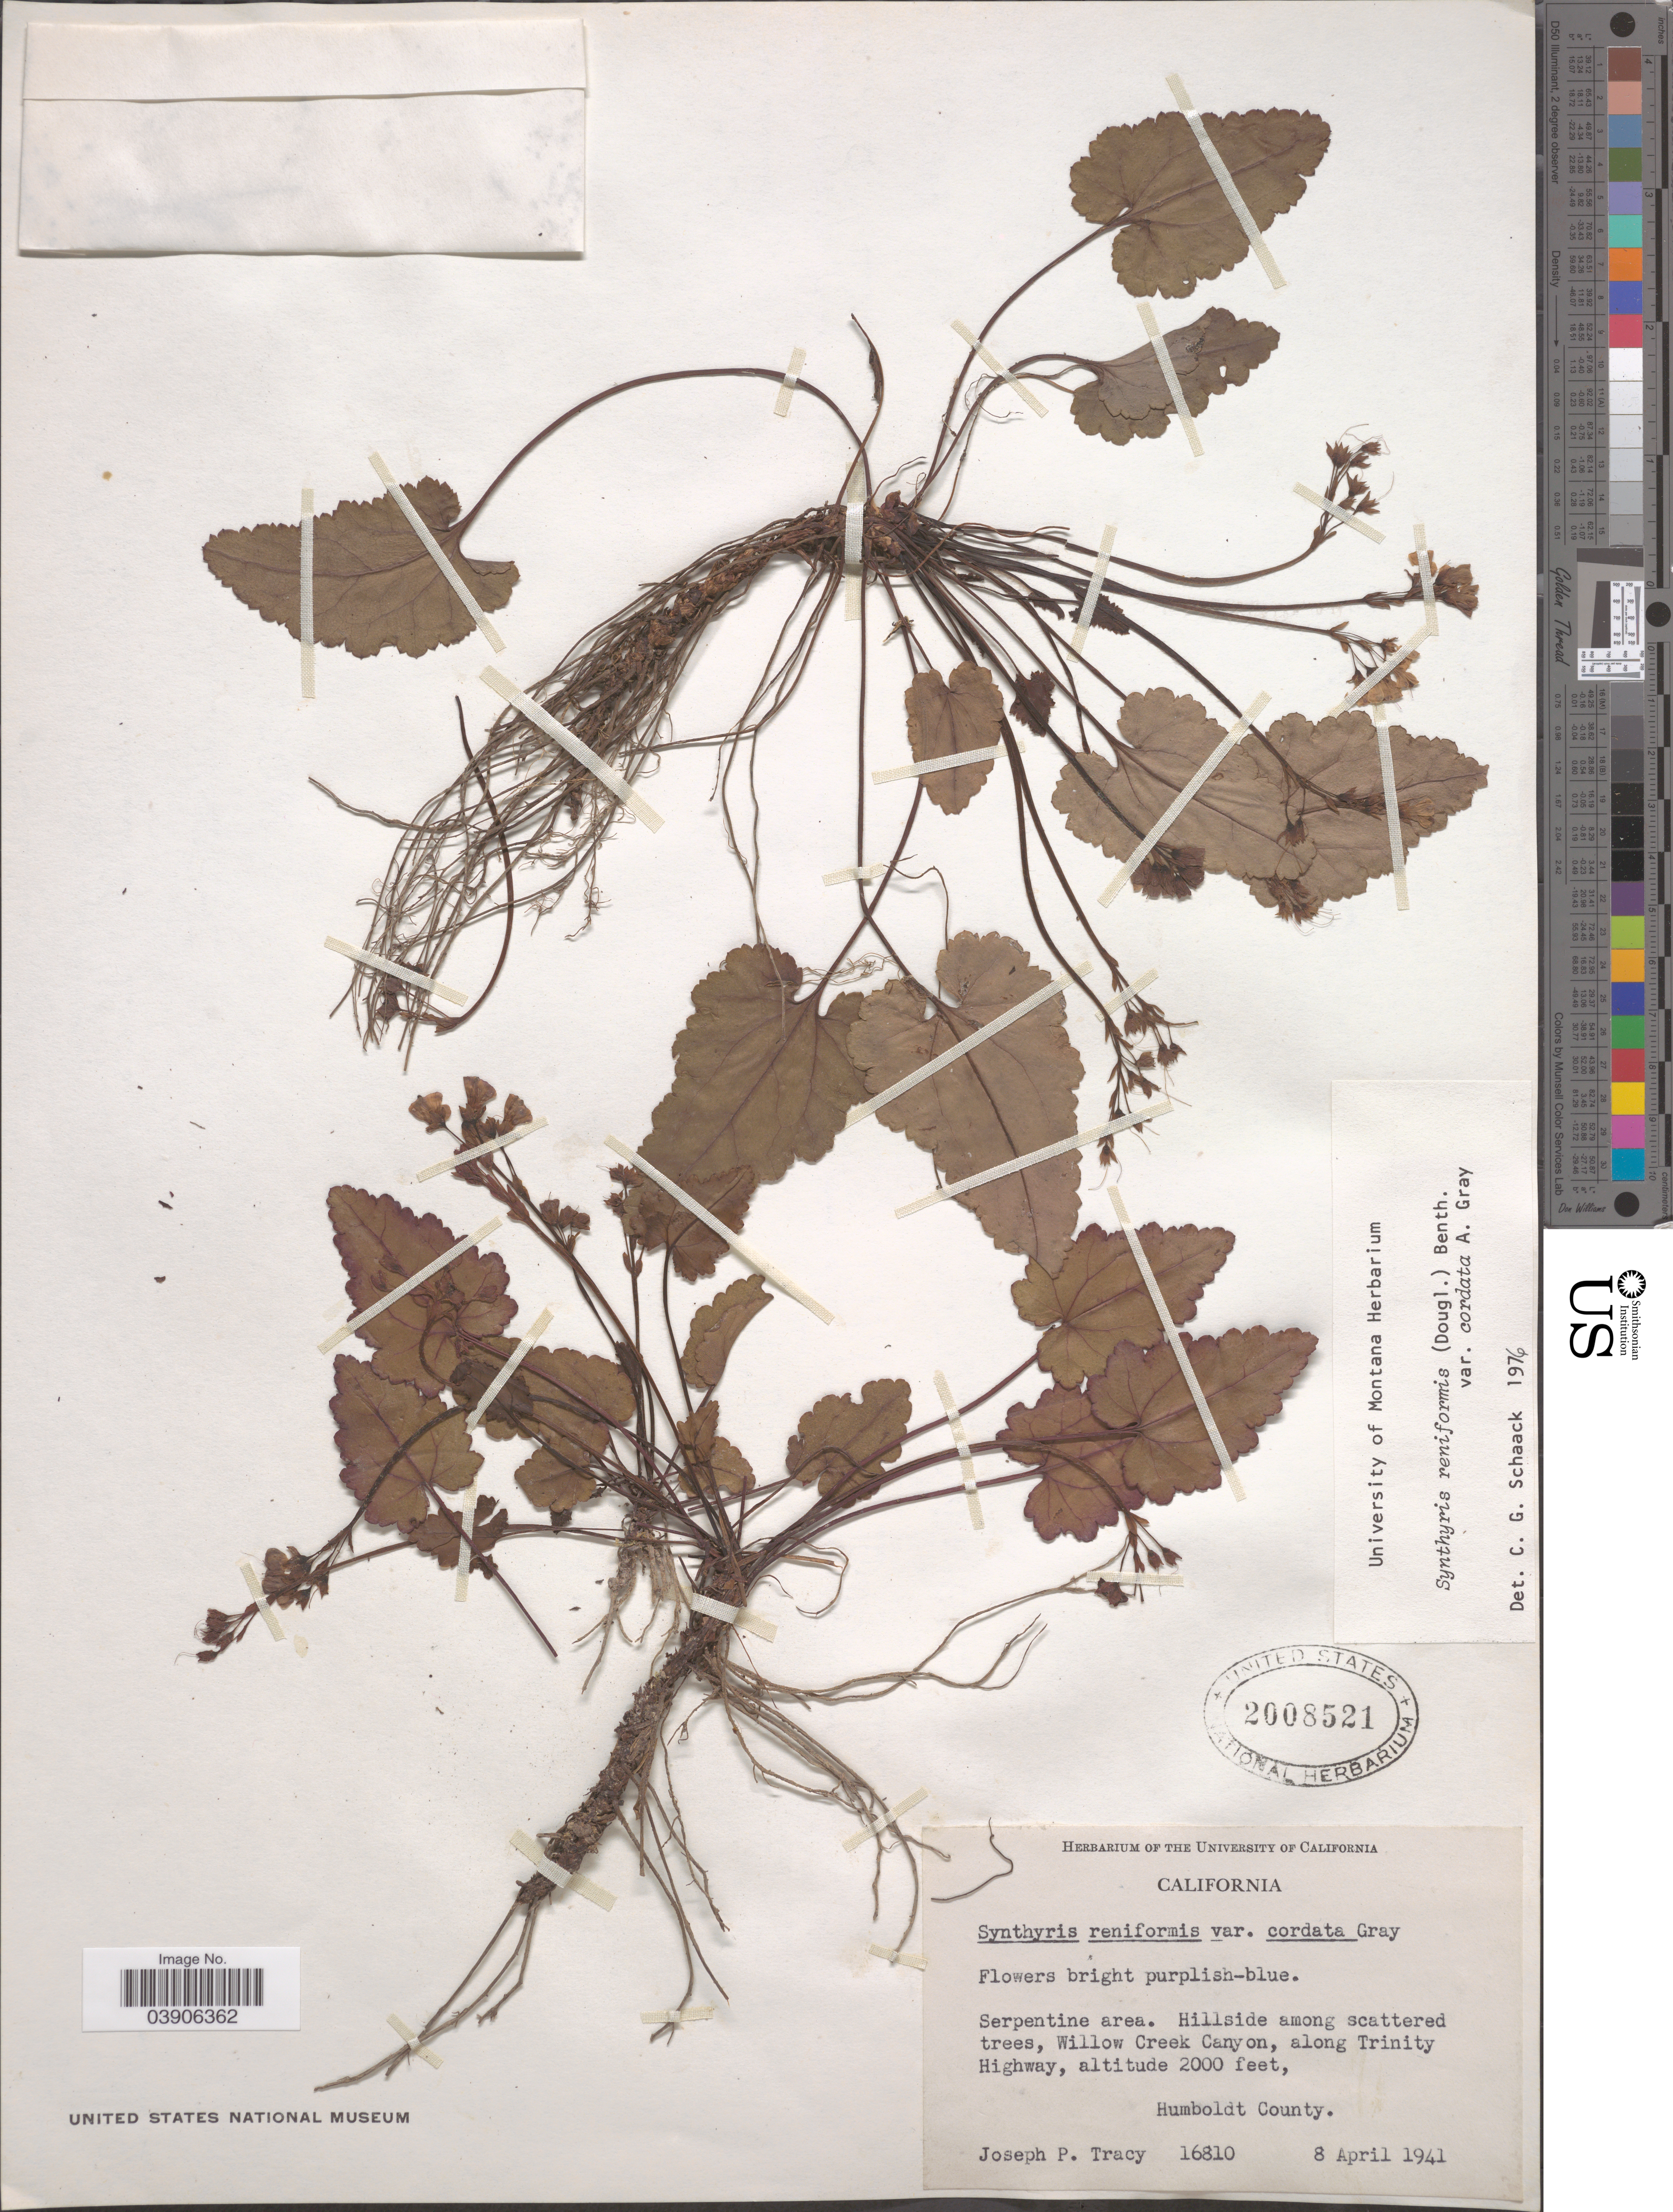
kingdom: Plantae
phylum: Tracheophyta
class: Magnoliopsida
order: Lamiales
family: Plantaginaceae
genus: Synthyris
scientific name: Synthyris reniformis var. cordata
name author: A. Gray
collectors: J. Tracy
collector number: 16810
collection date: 1941-04-08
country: United States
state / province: California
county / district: Humboldt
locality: Hillside among scattered trees, Willow Creek Canyon, along Trinity Highway, Humboldt County.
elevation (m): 610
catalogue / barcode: US 2008521